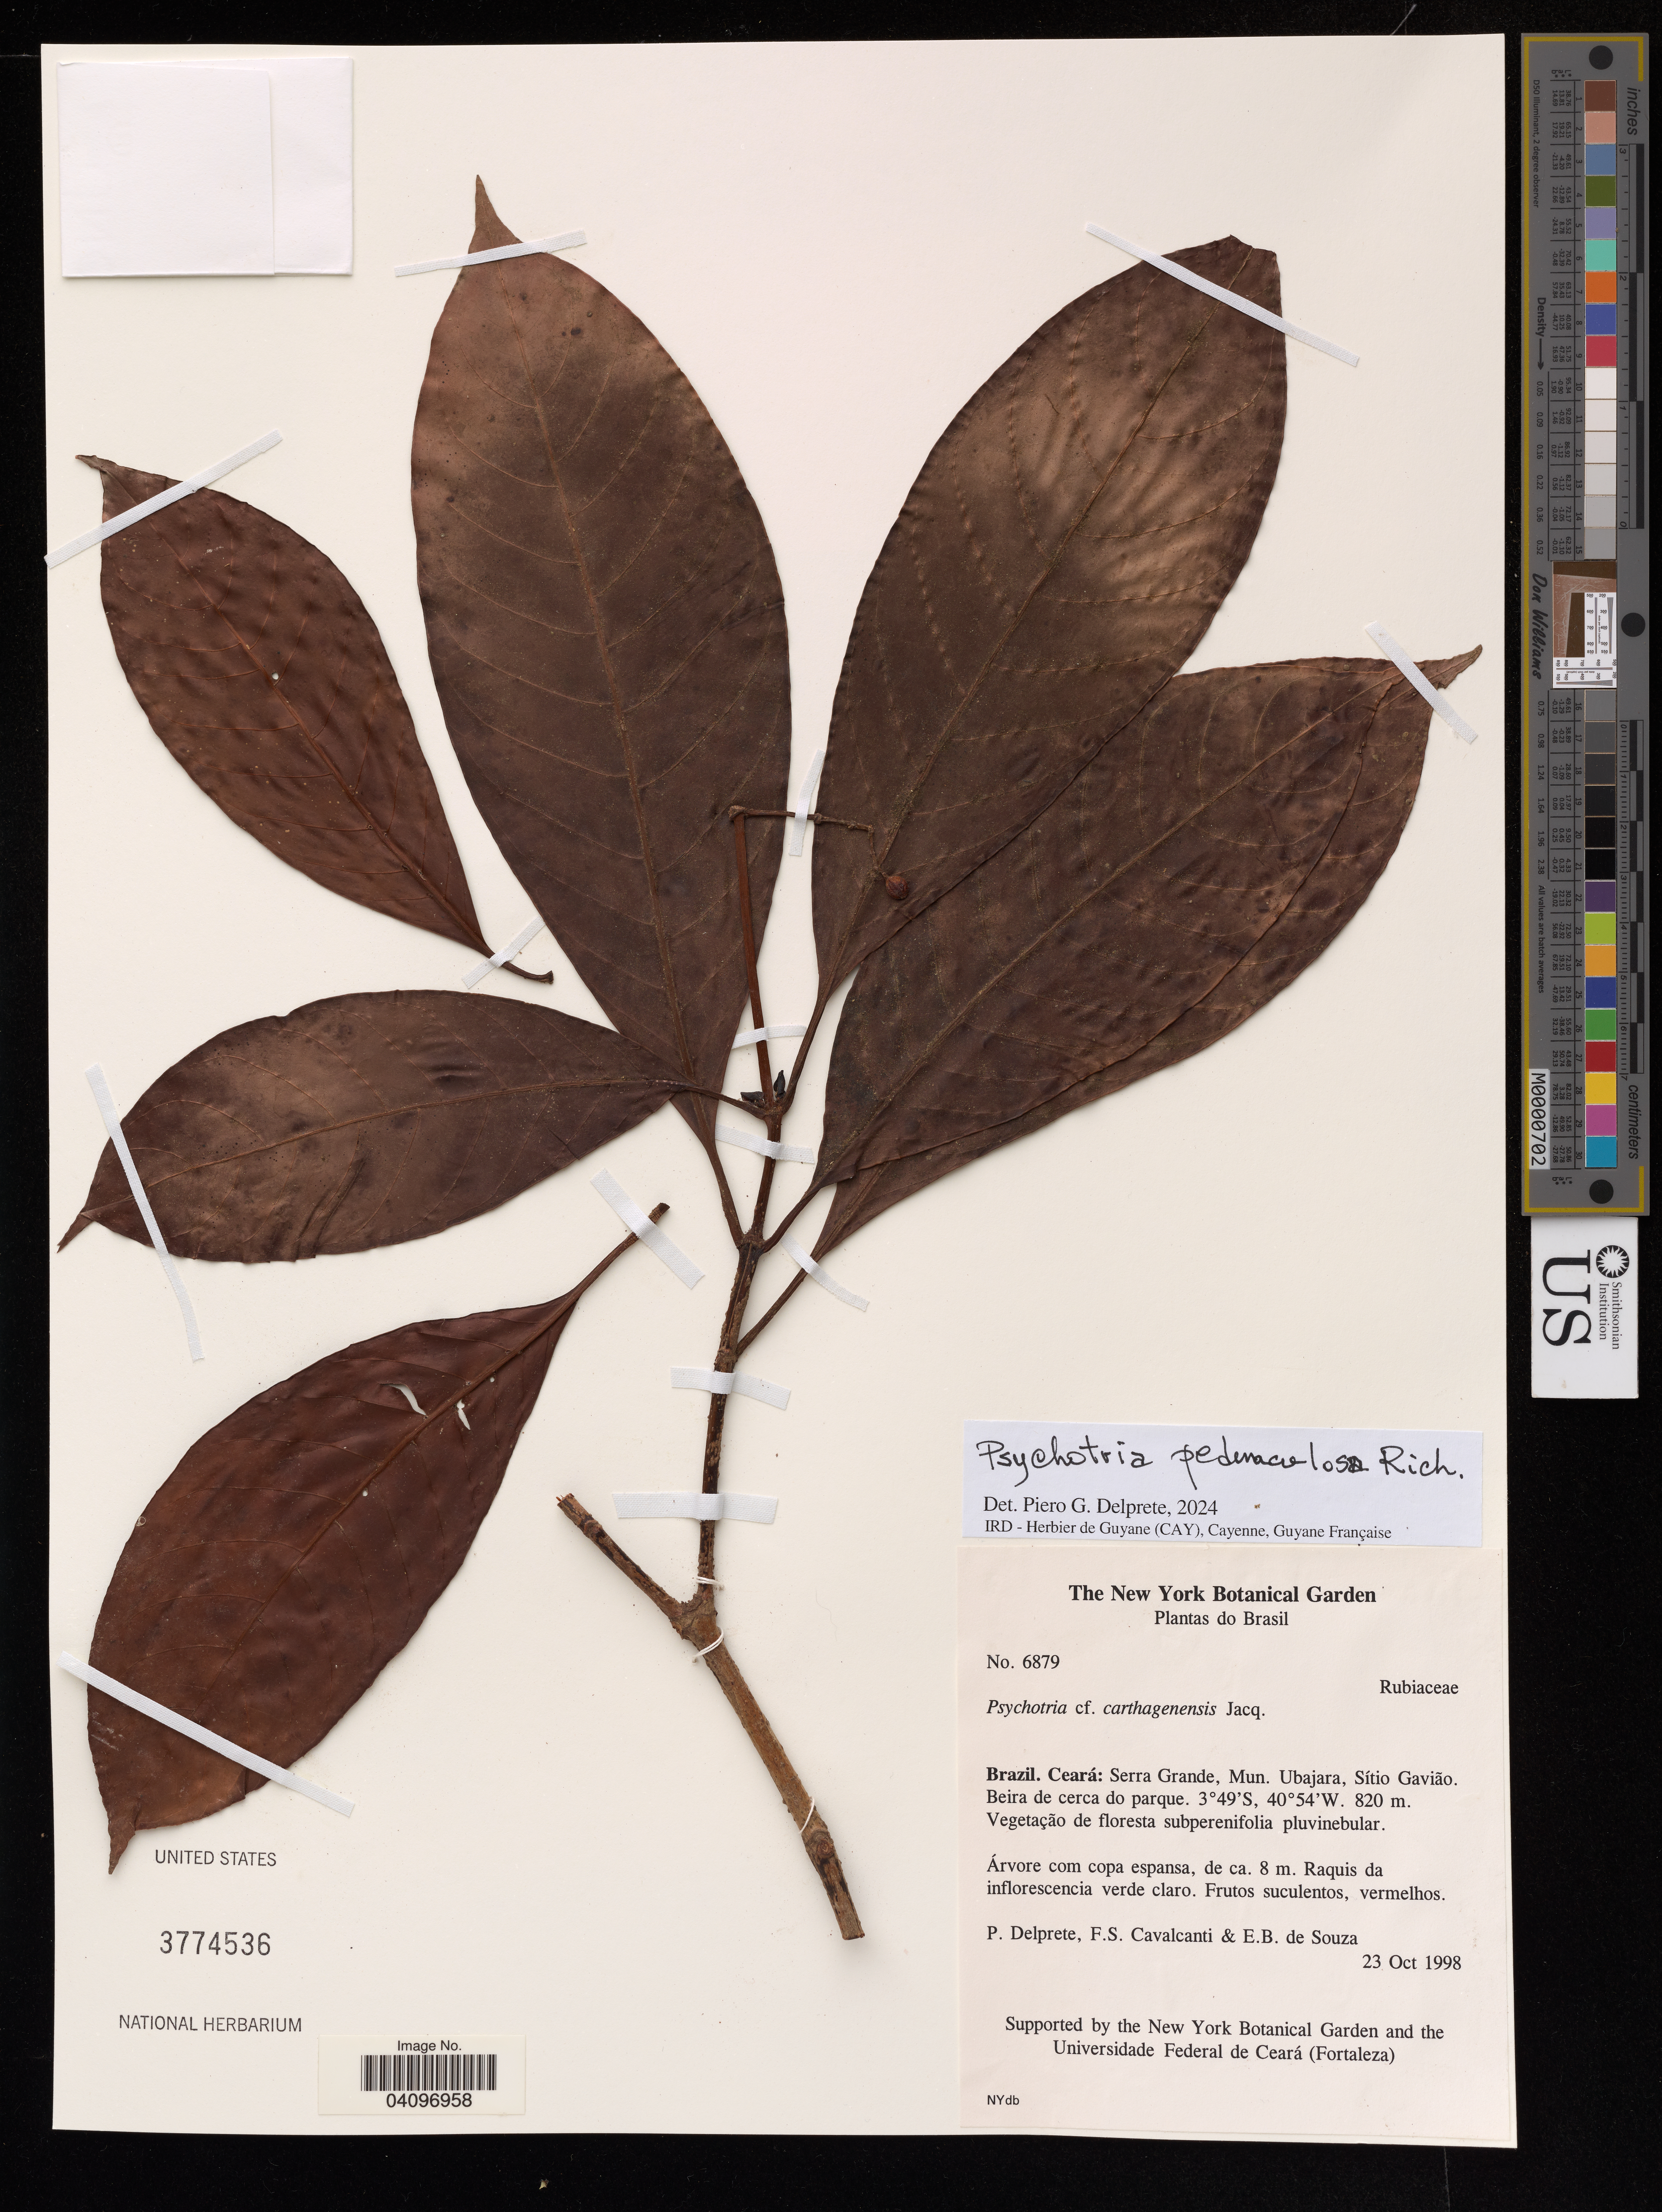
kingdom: Plantae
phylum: Tracheophyta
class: Magnoliopsida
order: Gentianales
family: Rubiaceae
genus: Psychotria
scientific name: Psychotria pedemaculosa*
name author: Rich.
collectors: P. G. Delprete, F. S. Cavalcanti & E. de Souza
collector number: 6879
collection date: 1998-10-23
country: Brazil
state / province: Ceará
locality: Brasil. Serra Grande, Mun. Ubajara, Sitio Gaviao.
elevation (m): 820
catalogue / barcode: US 3774536